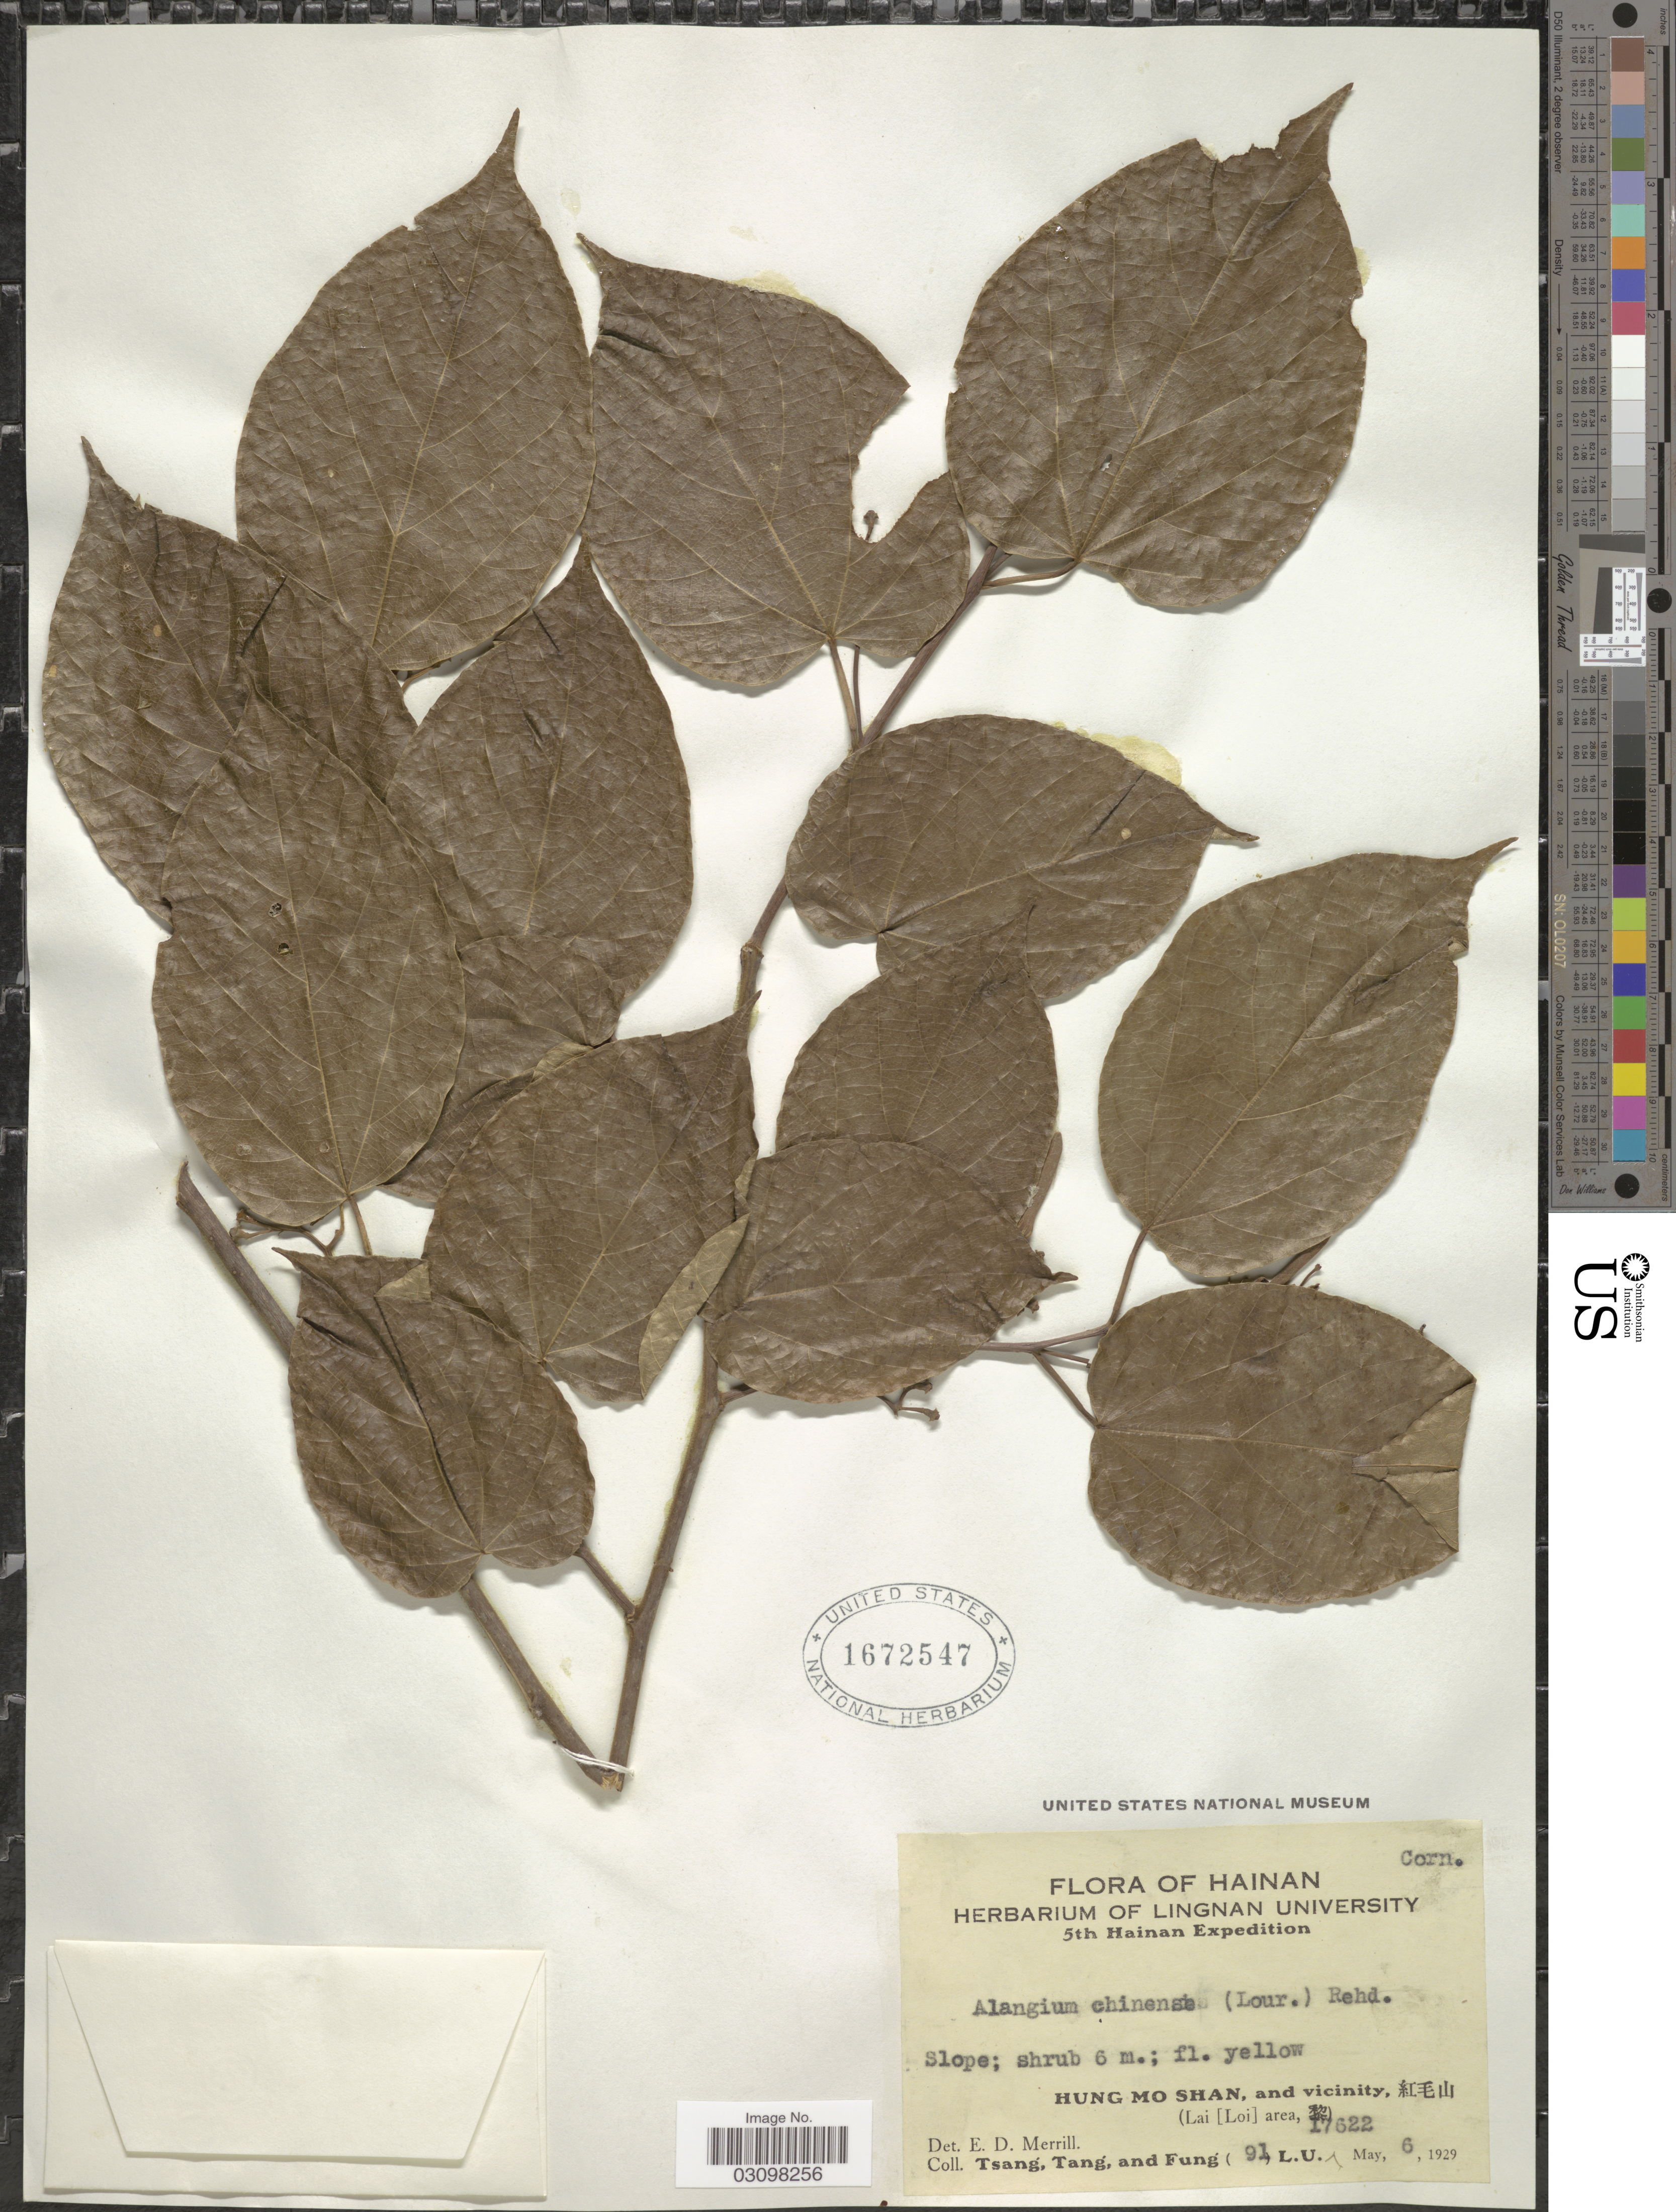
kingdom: Plantae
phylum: Tracheophyta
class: Magnoliopsida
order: Cornales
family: Cornaceae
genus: Alangium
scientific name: Alangium chinense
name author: (Harms) Rehder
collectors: -- Tsang, -. Tang & Fung, --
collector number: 91/L.U. 17622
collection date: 1929-05-06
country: China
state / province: Hainan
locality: Hung Mo Shan, and vicinity, (Lai (Loi) area).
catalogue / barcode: US 1672547